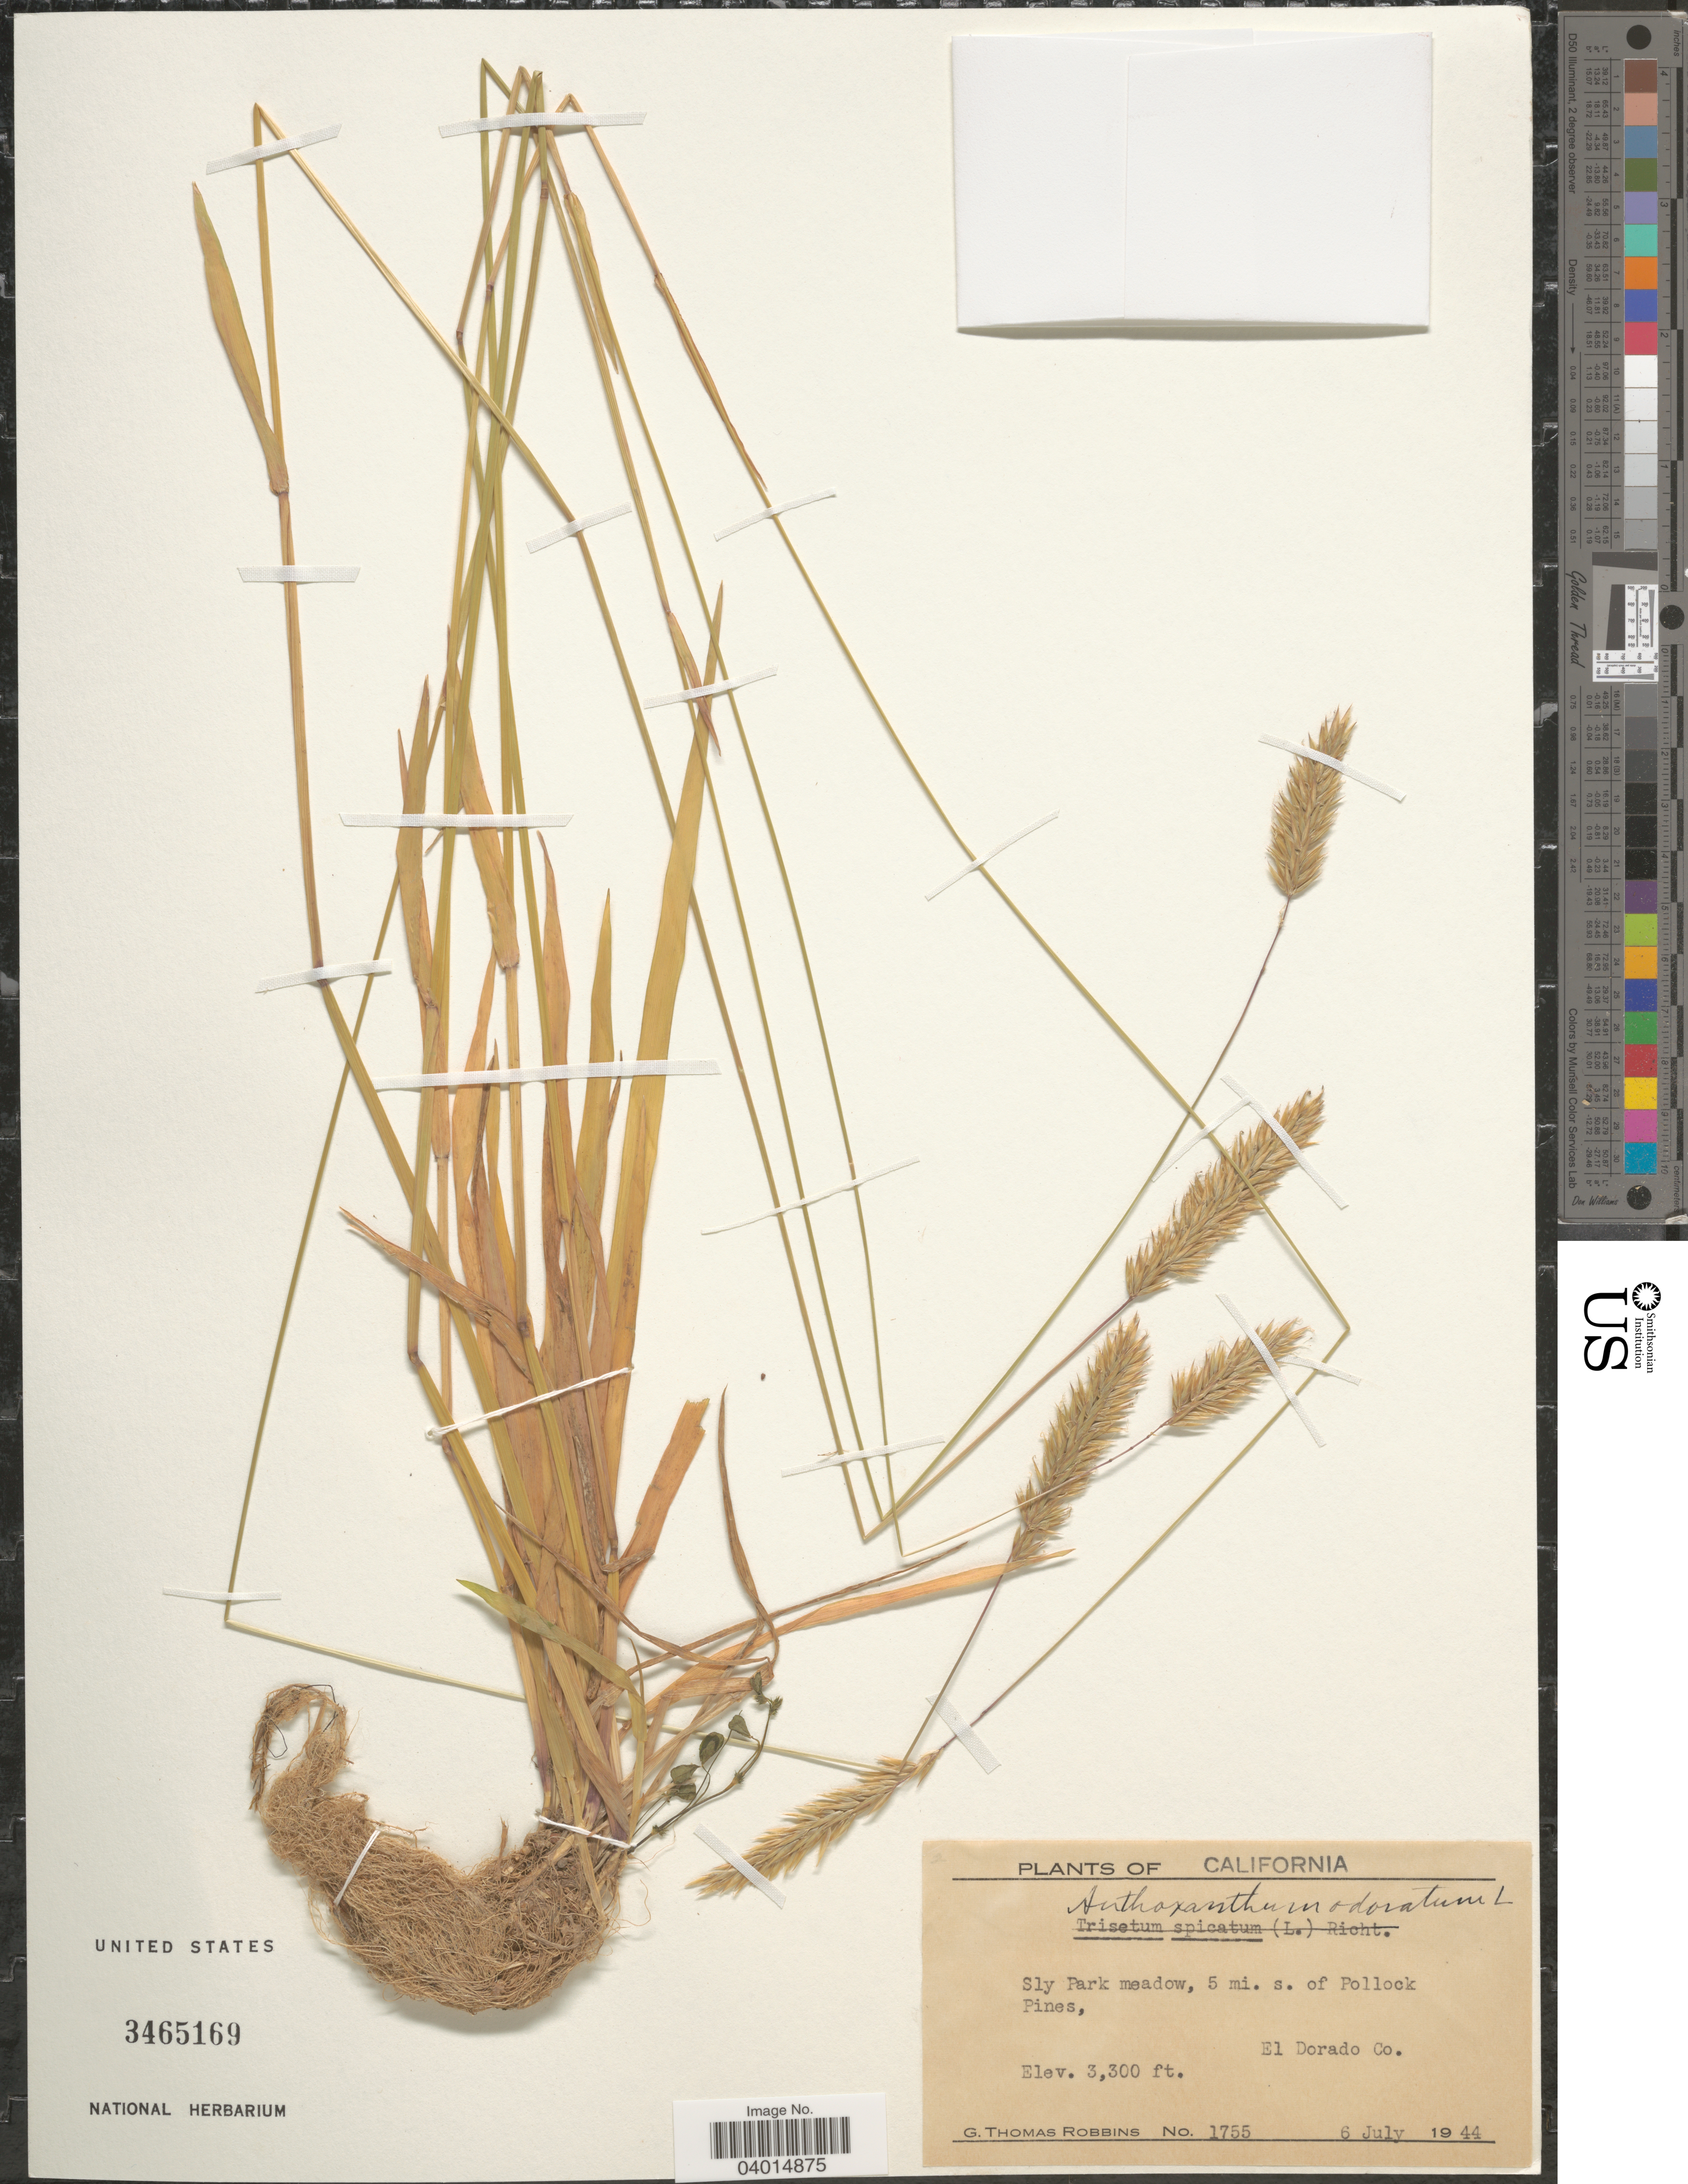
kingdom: Plantae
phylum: Tracheophyta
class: Liliopsida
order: Poales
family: Poaceae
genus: Anthoxanthum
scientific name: Anthoxanthum odoratum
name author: L.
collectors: G. T. Robbins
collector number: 1755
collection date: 1944-07-06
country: United States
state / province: California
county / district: El Dorado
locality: Sly Park meadow, 5 mi. s. of Pollock Pines, El Dorado Co.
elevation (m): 1006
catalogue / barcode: US 3465169